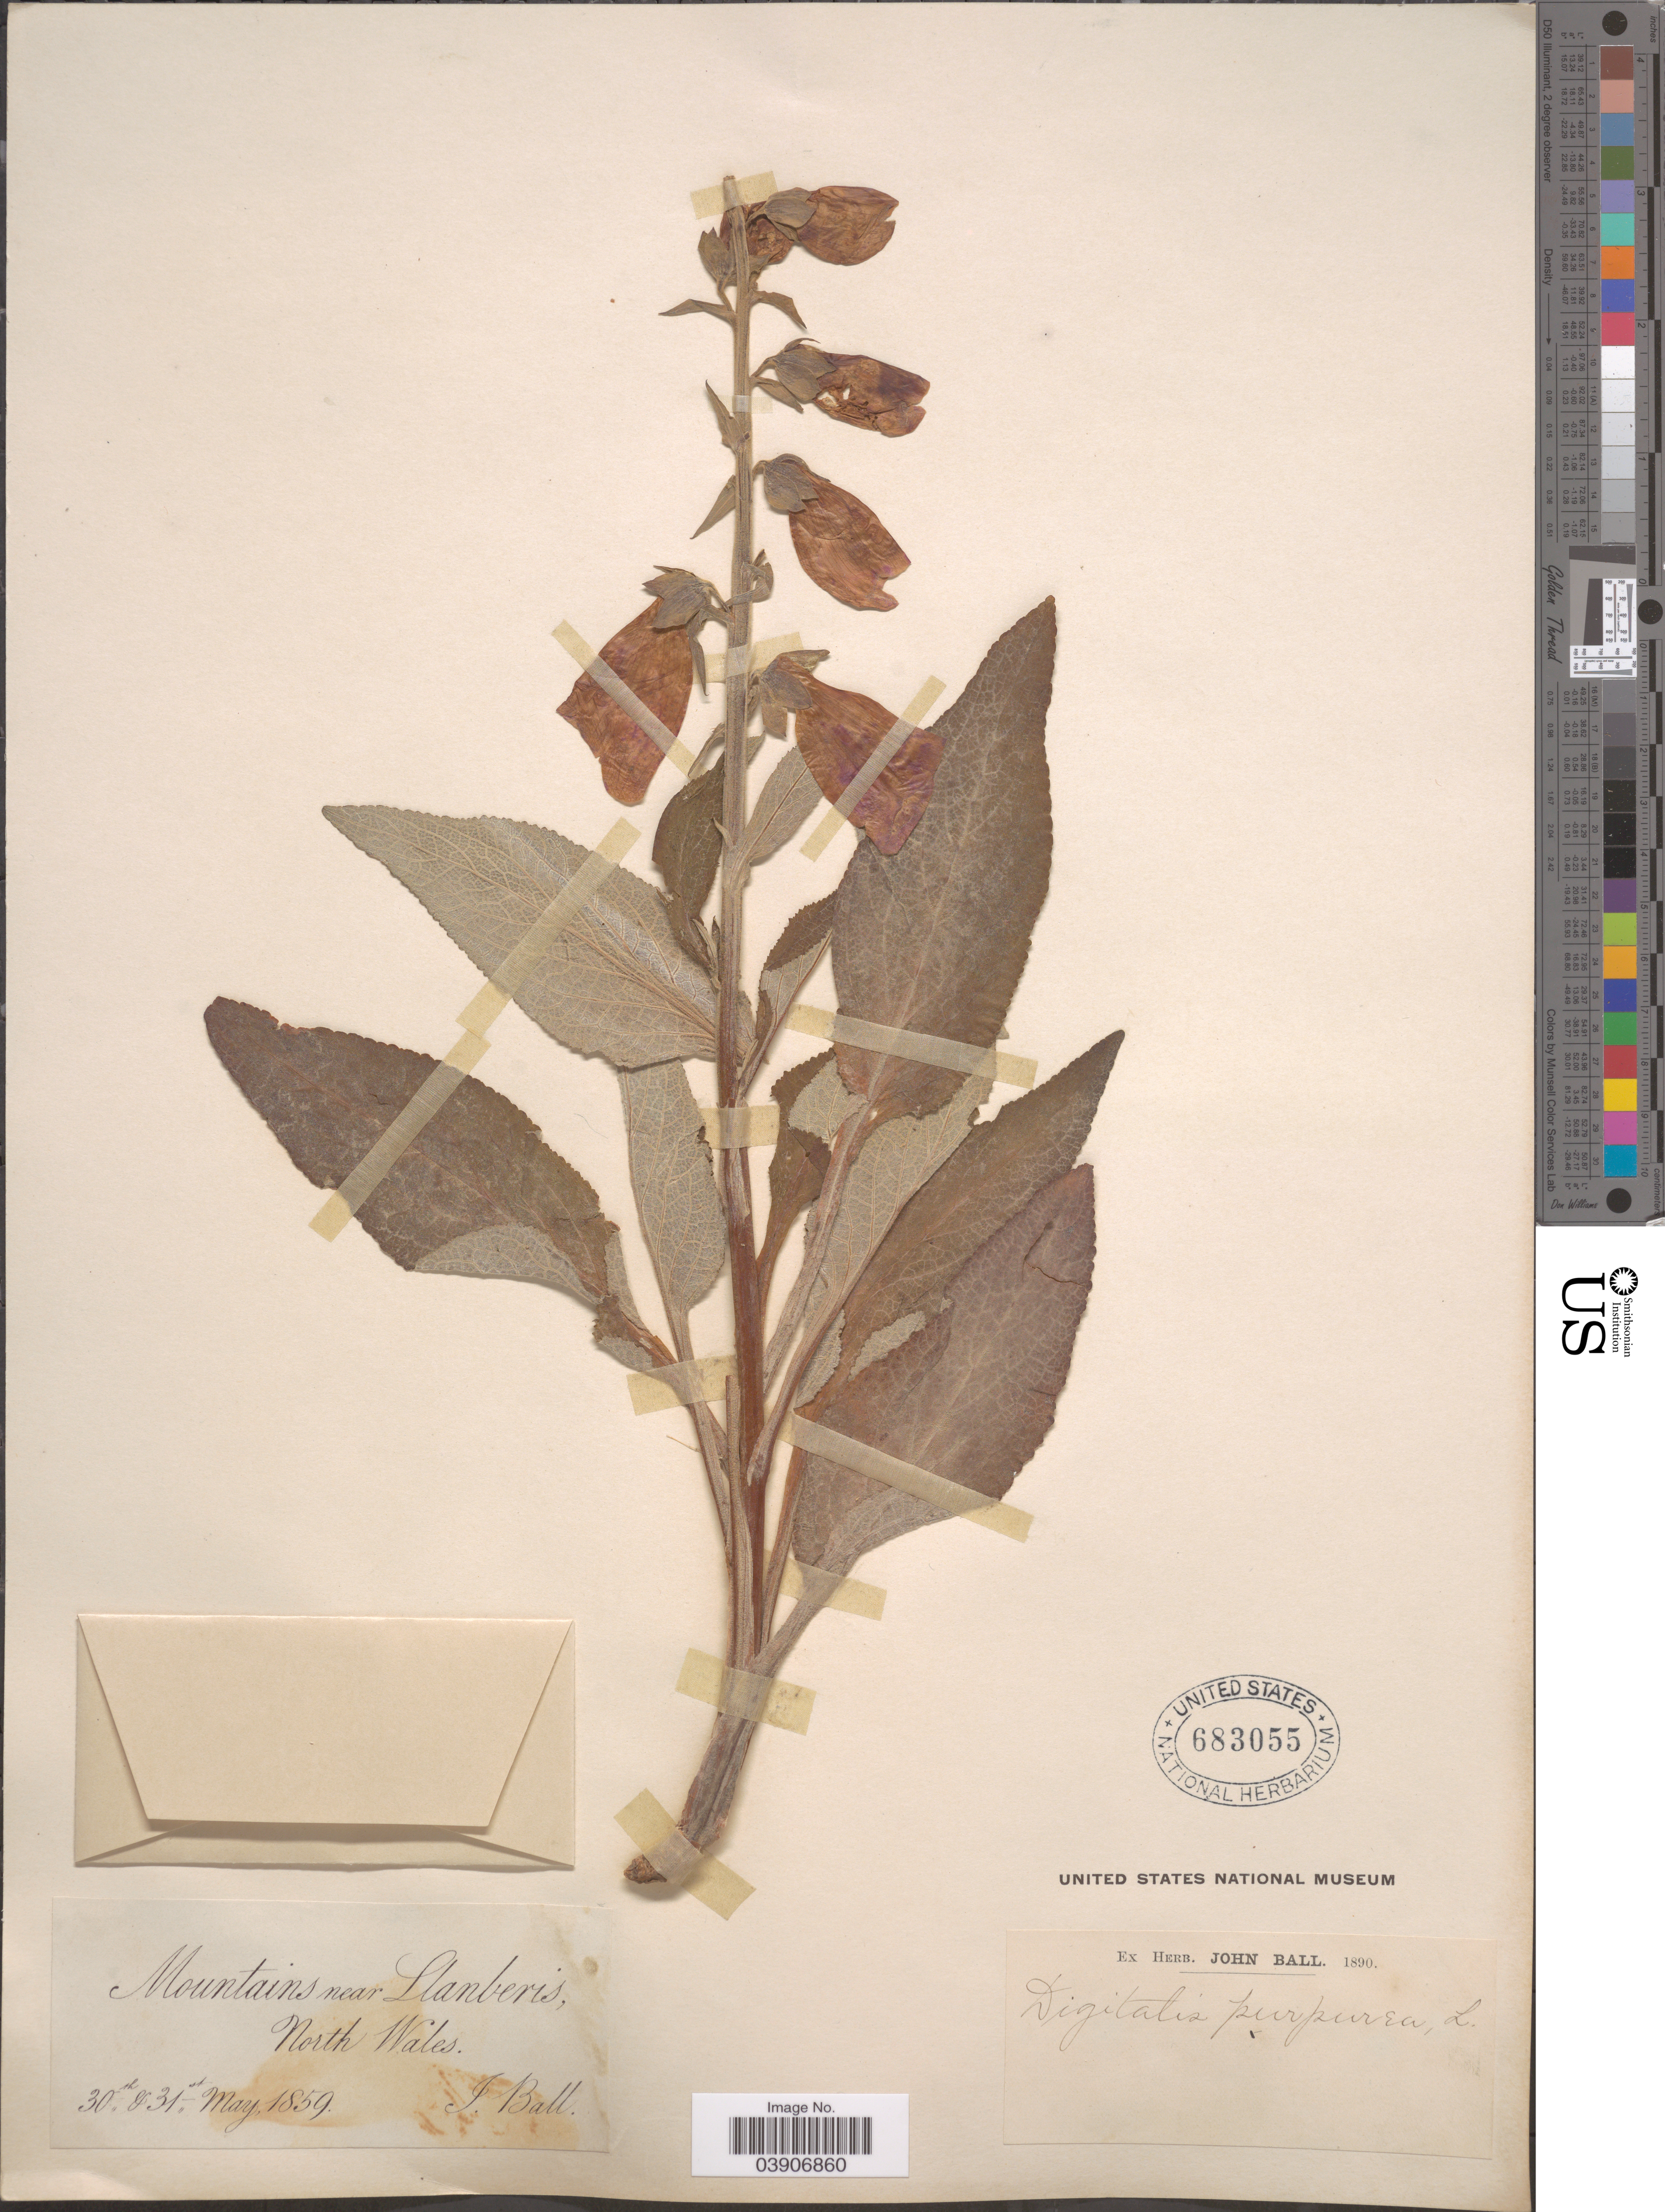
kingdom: Plantae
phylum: Tracheophyta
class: Magnoliopsida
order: Lamiales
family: Plantaginaceae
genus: Digitalis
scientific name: Digitalis purpurea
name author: L.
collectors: J. Ball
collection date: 1859-05-30/1859-05-31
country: United Kingdom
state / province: Wales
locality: Mountains near Llanberis, North Wales.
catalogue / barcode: US 683055